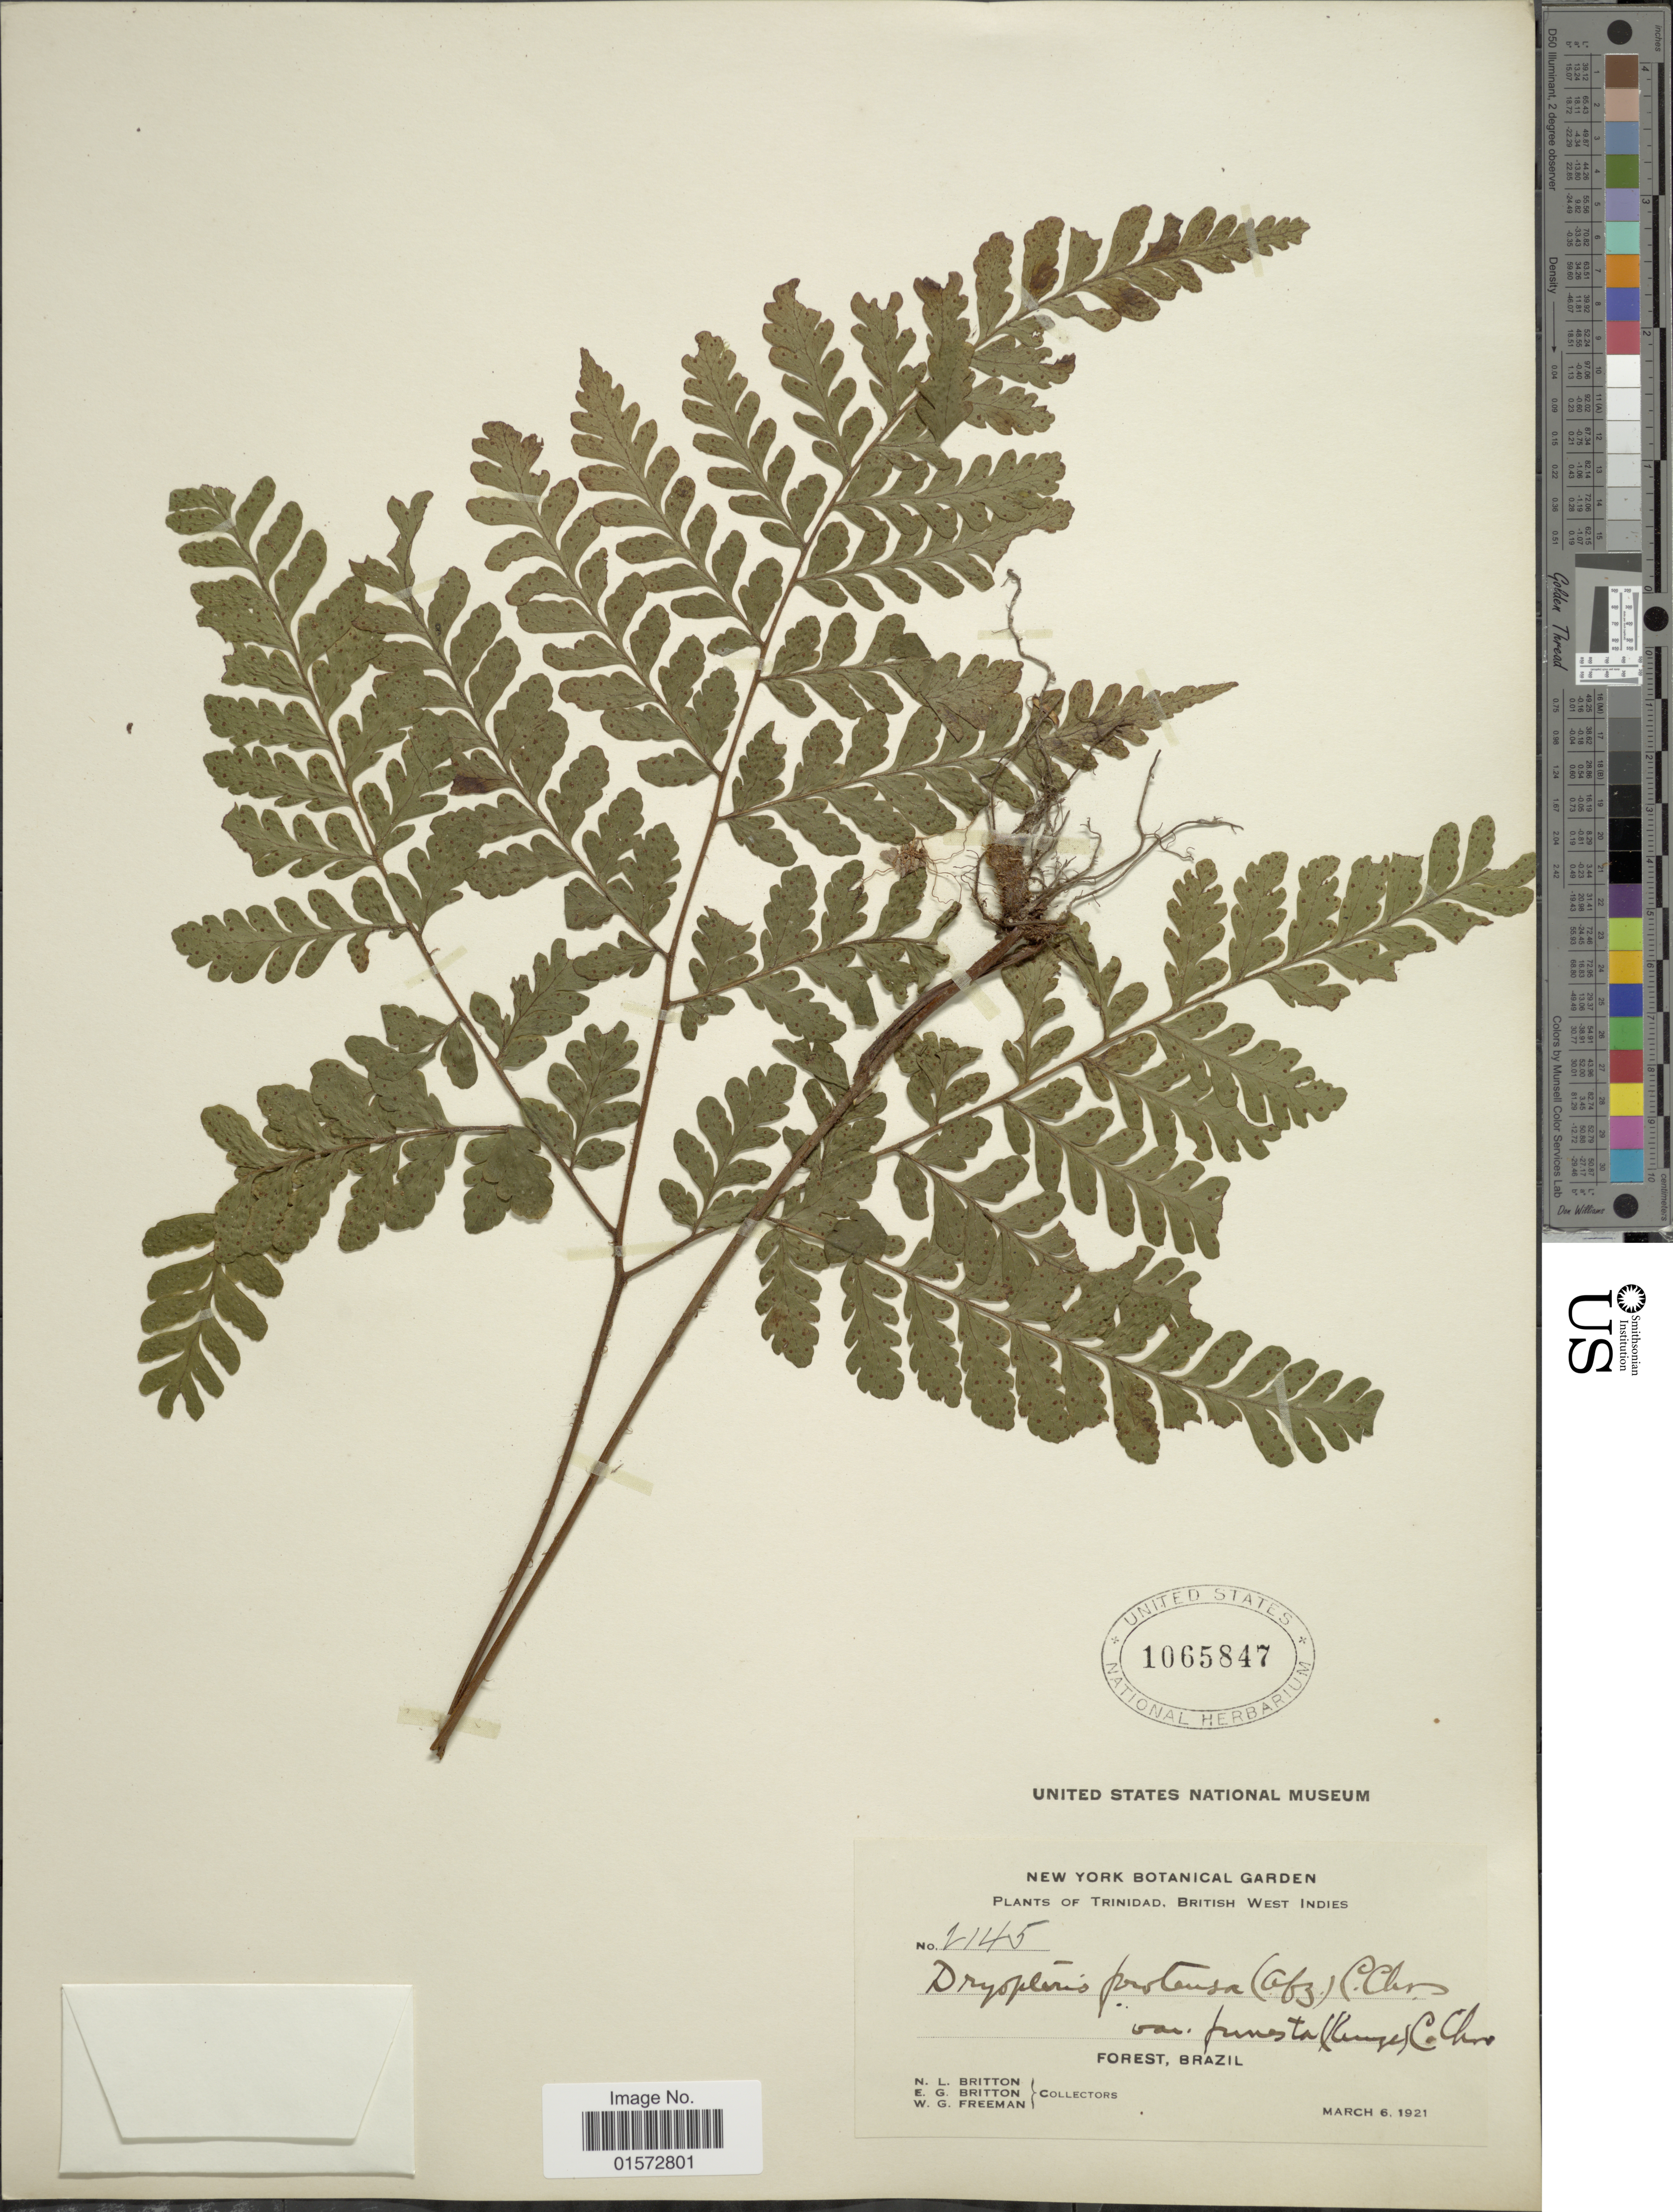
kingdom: Plantae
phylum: Tracheophyta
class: Polypodiopsida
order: Polypodiales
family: Tectariaceae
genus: Triplophyllum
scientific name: Triplophyllum funestum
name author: (Kunze) Holttum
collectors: N. Britton, E. G. Britton & W. Freeman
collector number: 2145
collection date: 1921-03-06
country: Trinidad and Tobago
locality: Trinidad, British West Indies, Forest, Brazil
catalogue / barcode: US 1065847